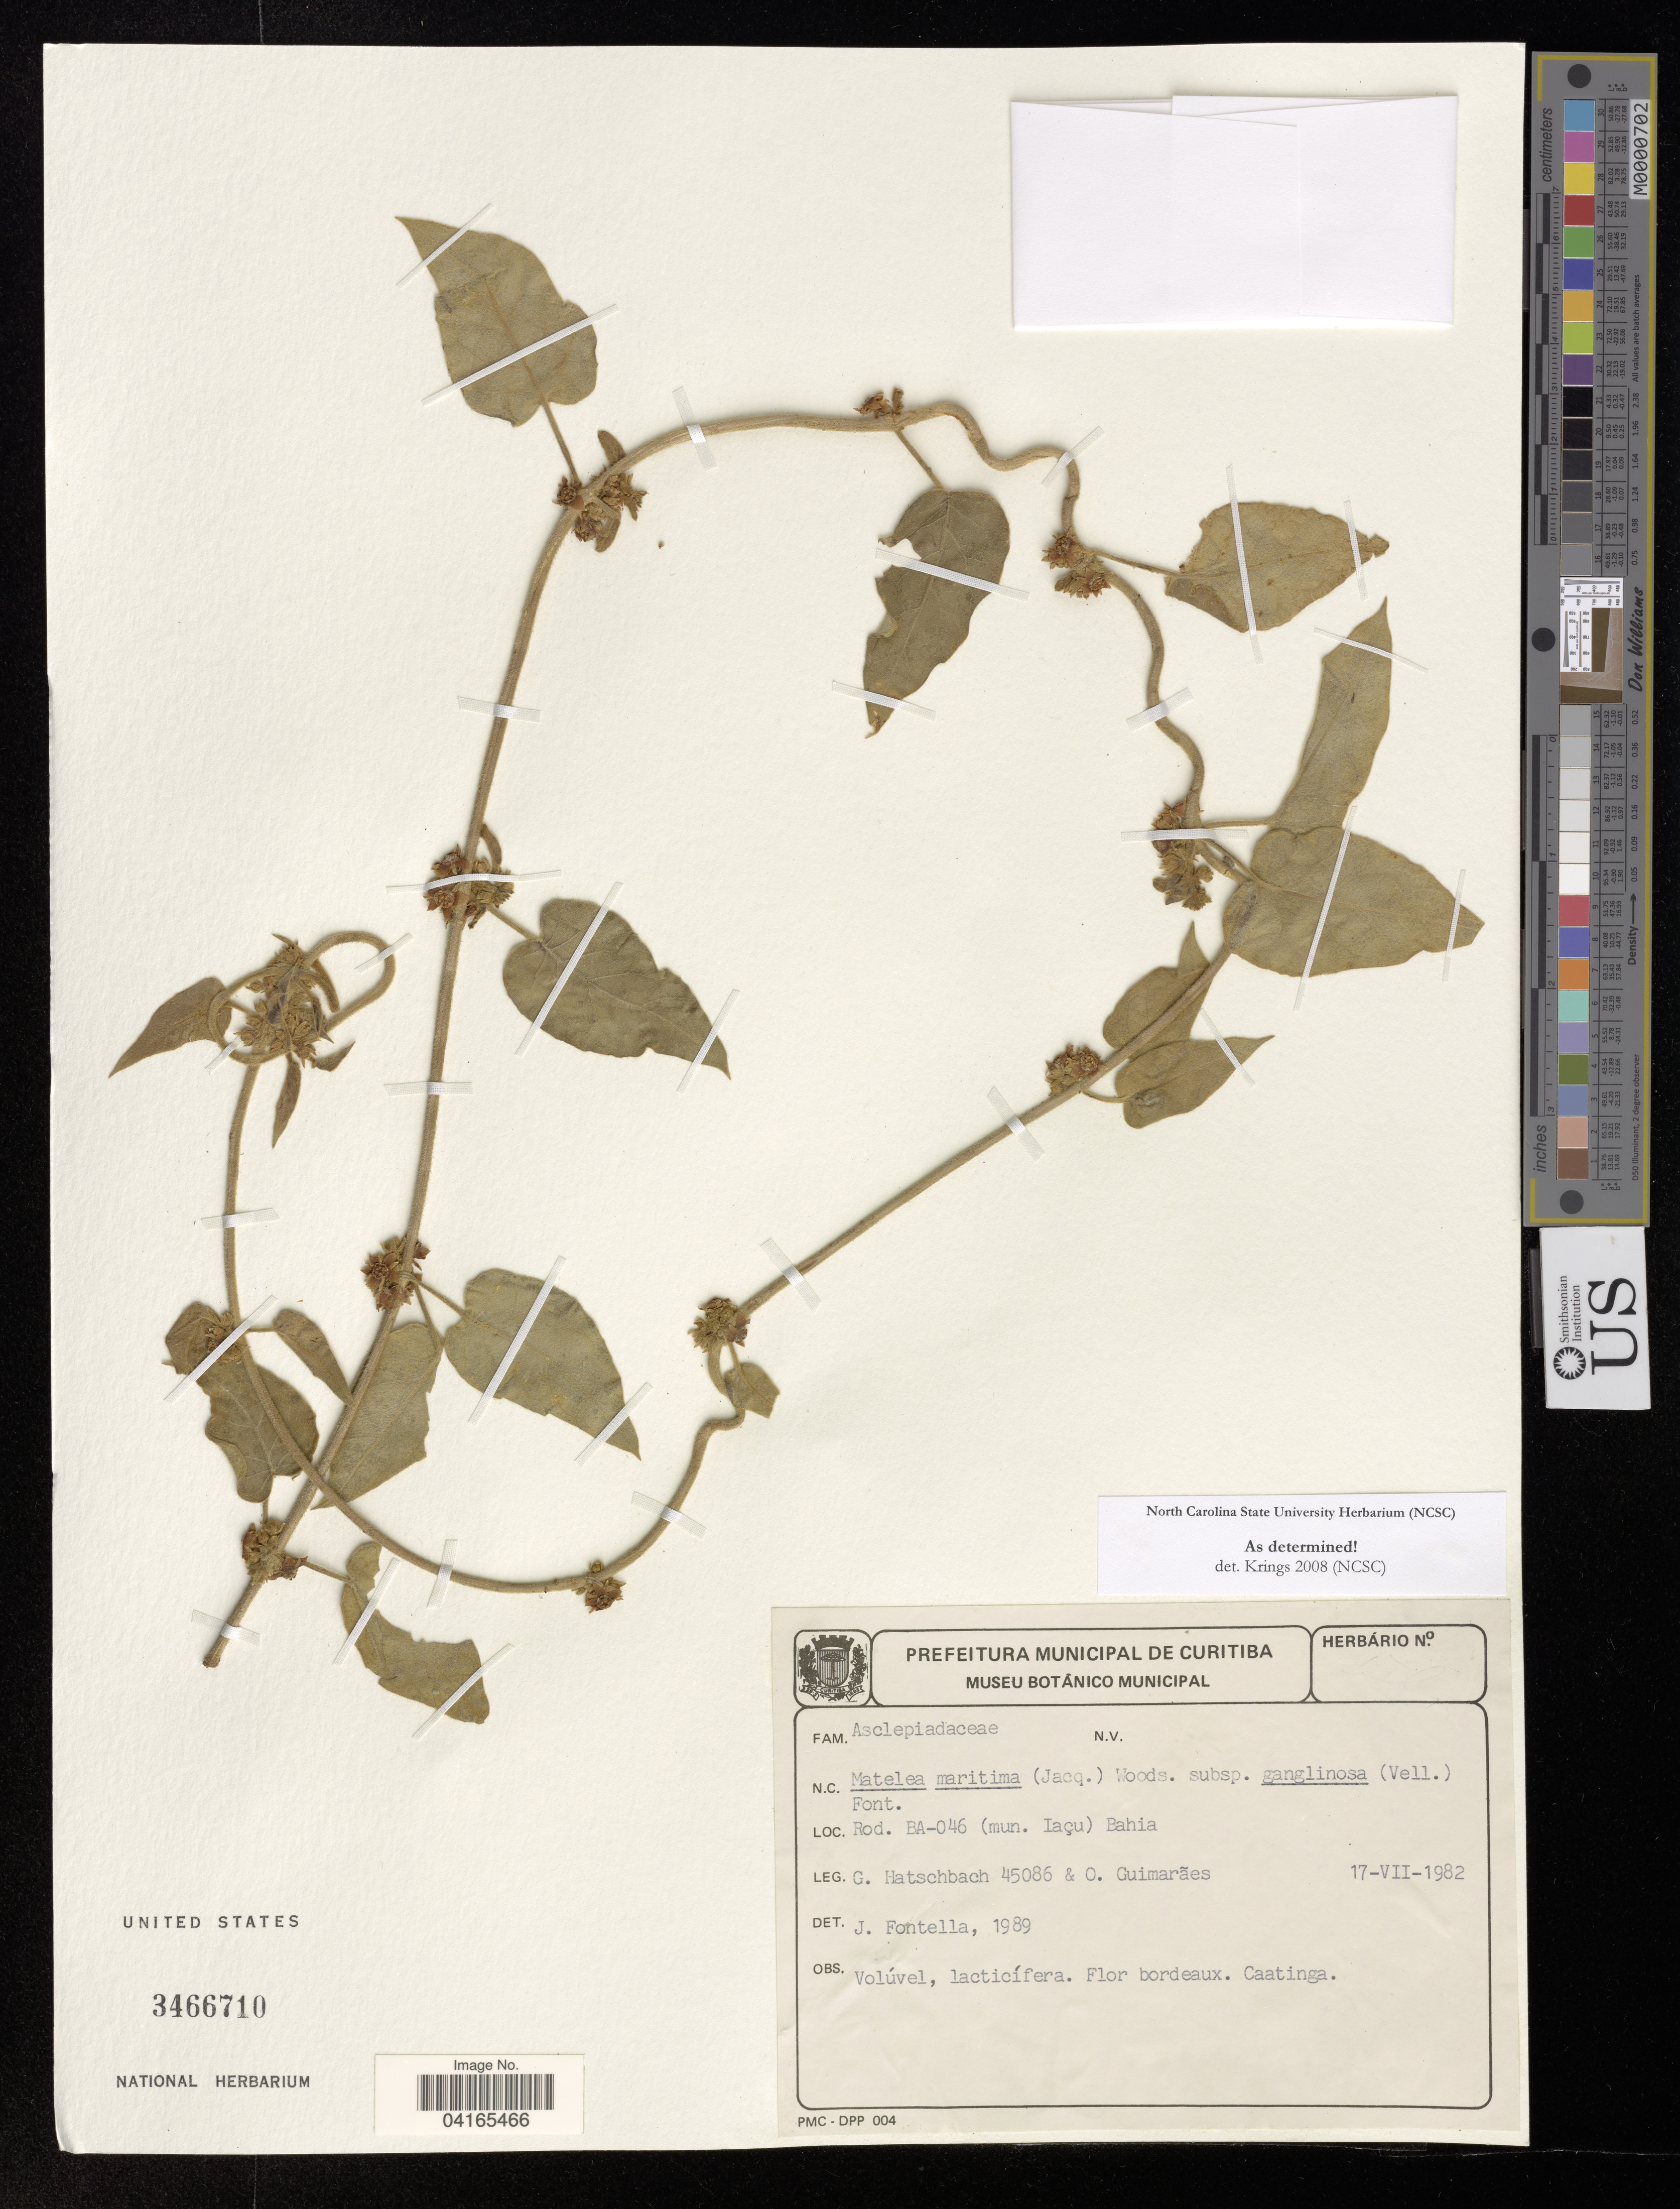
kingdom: Plantae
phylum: Tracheophyta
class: Magnoliopsida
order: Gentianales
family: Apocynaceae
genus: Matelea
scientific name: Matelea maritima subsp. ganglinosa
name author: (Vell.) Fontella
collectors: G. Hatschbach & O. Guimarães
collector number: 45086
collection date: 1982-07-17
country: Brazil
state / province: Bahia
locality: Rod. BA-046 (mun. Iaçu).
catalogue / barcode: US 3466710